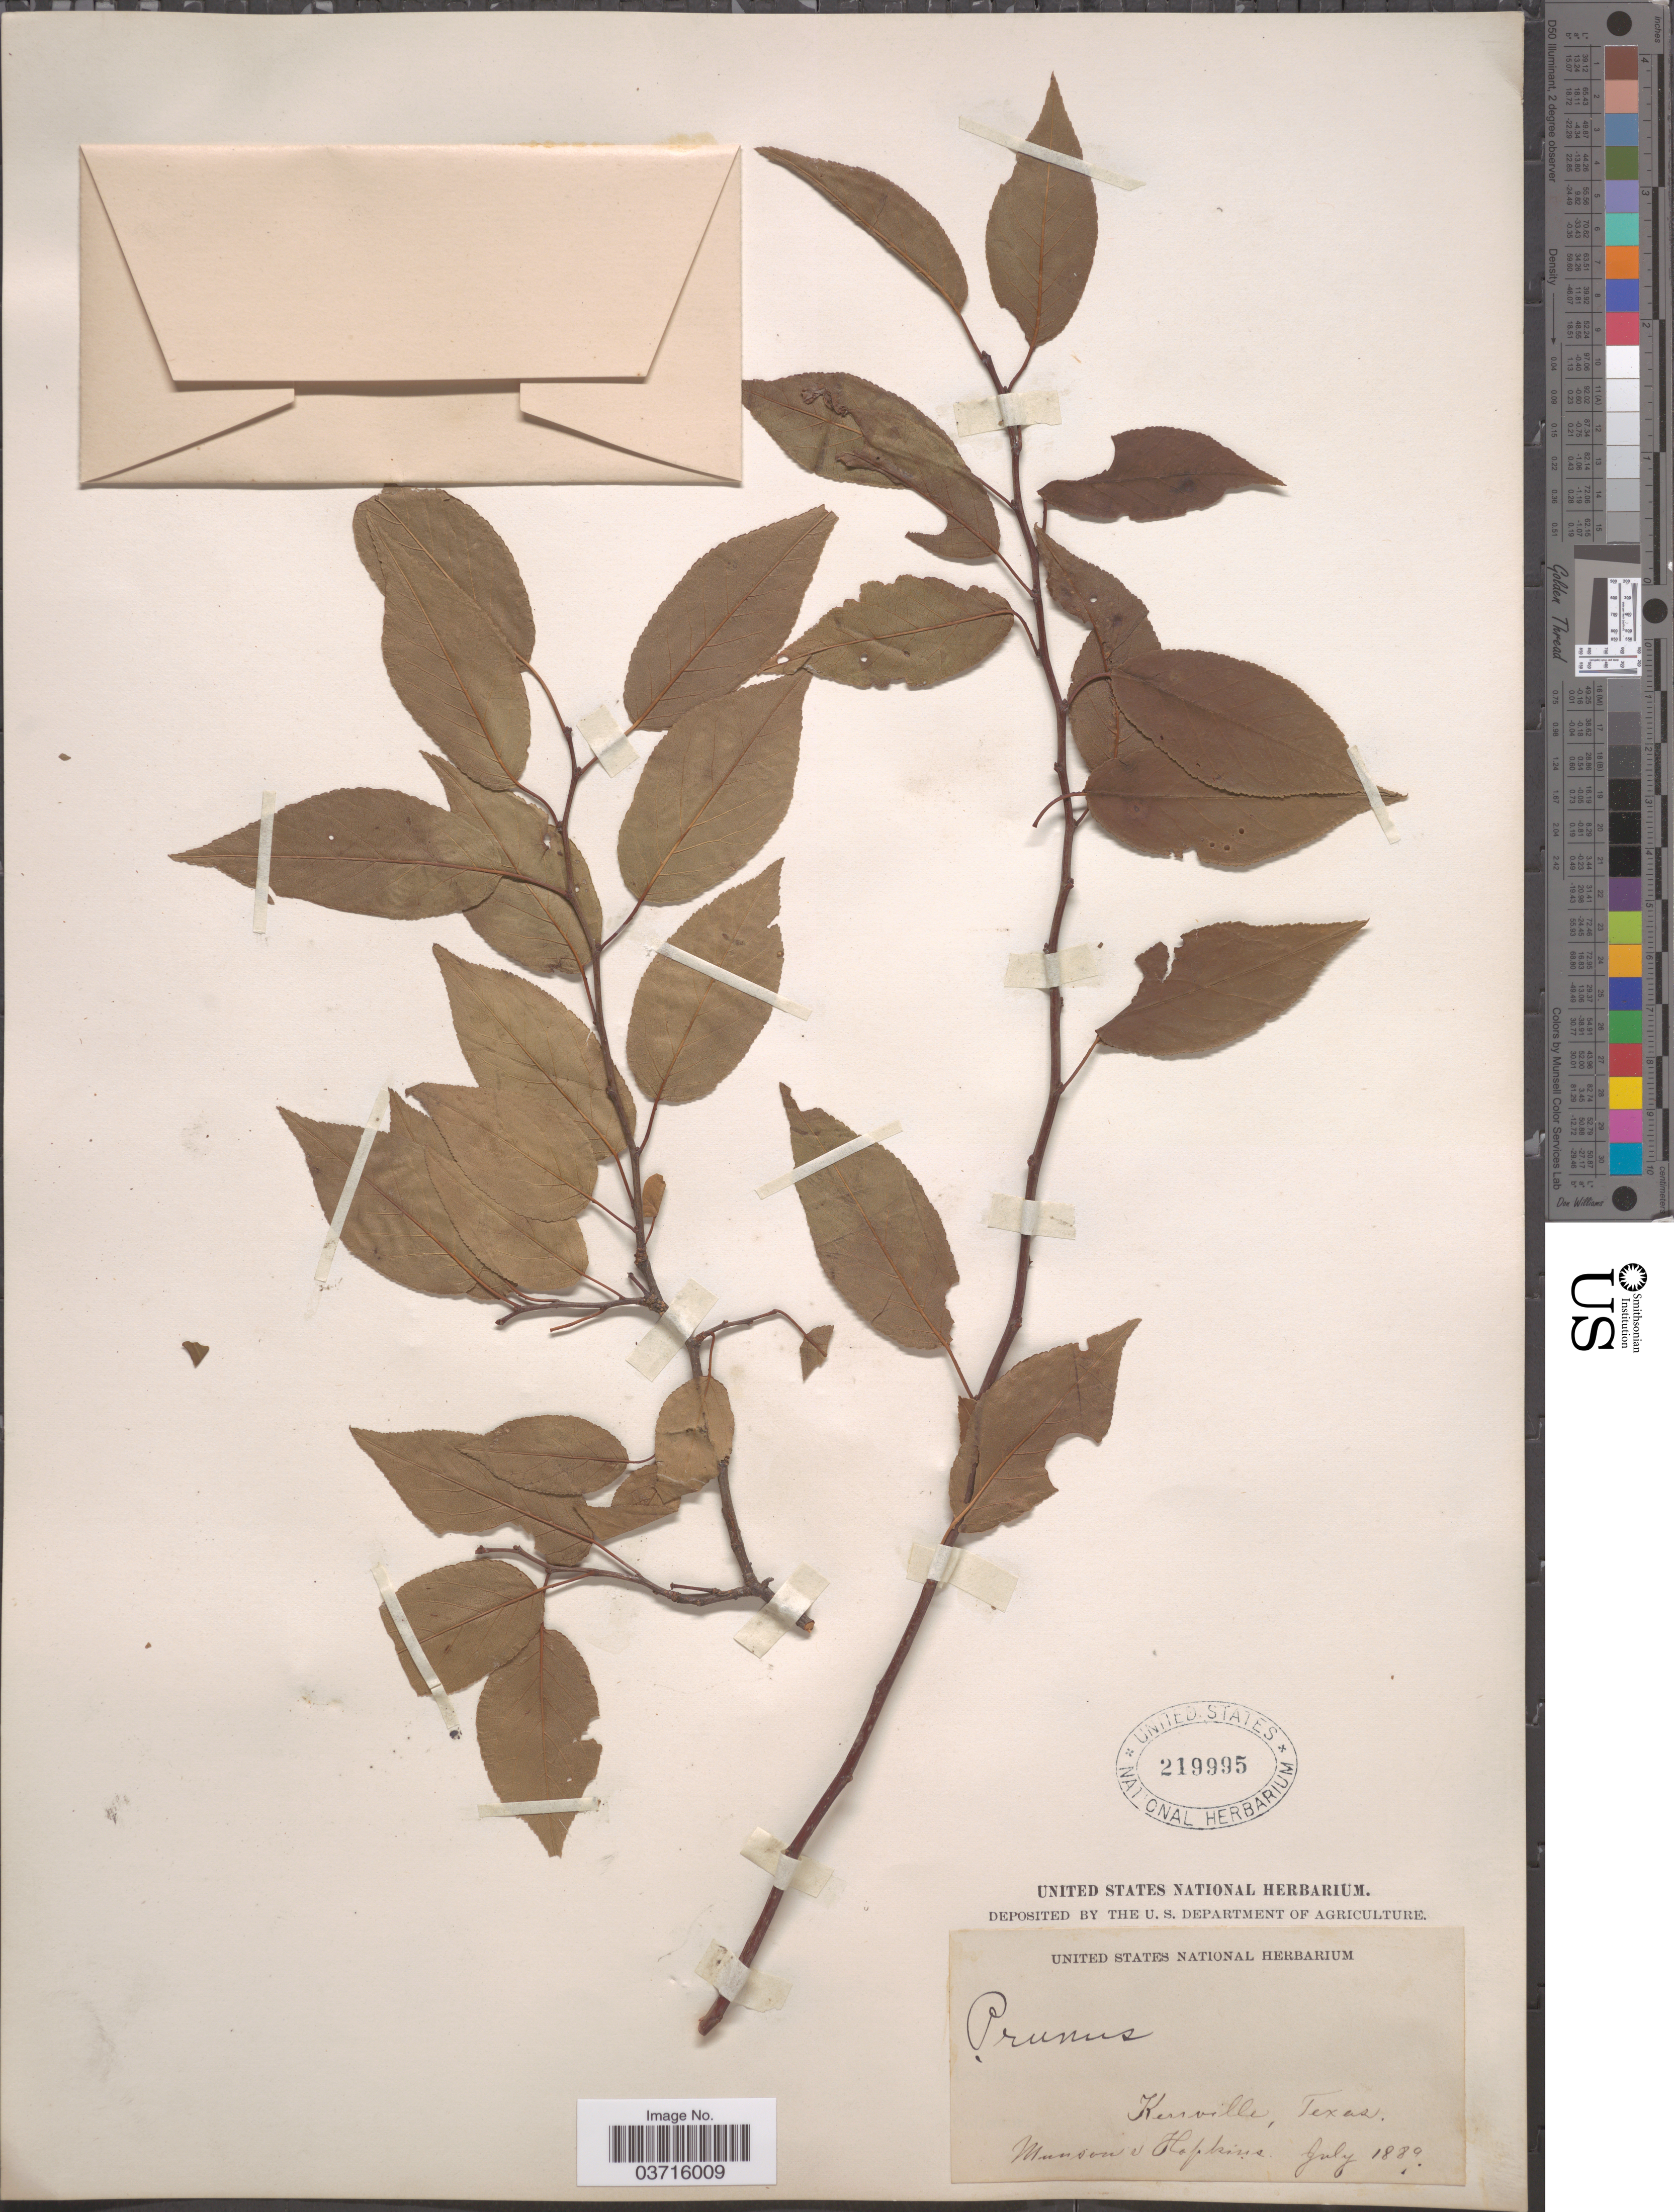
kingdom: Plantae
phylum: Tracheophyta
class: Magnoliopsida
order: Rosales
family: Rosaceae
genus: Prunus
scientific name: Prunus munsoniana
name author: W. Wight & Hedrick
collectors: -. Munson & -- Hopkins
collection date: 1889-07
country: United States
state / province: Texas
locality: Kerrville.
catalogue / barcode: US 219995